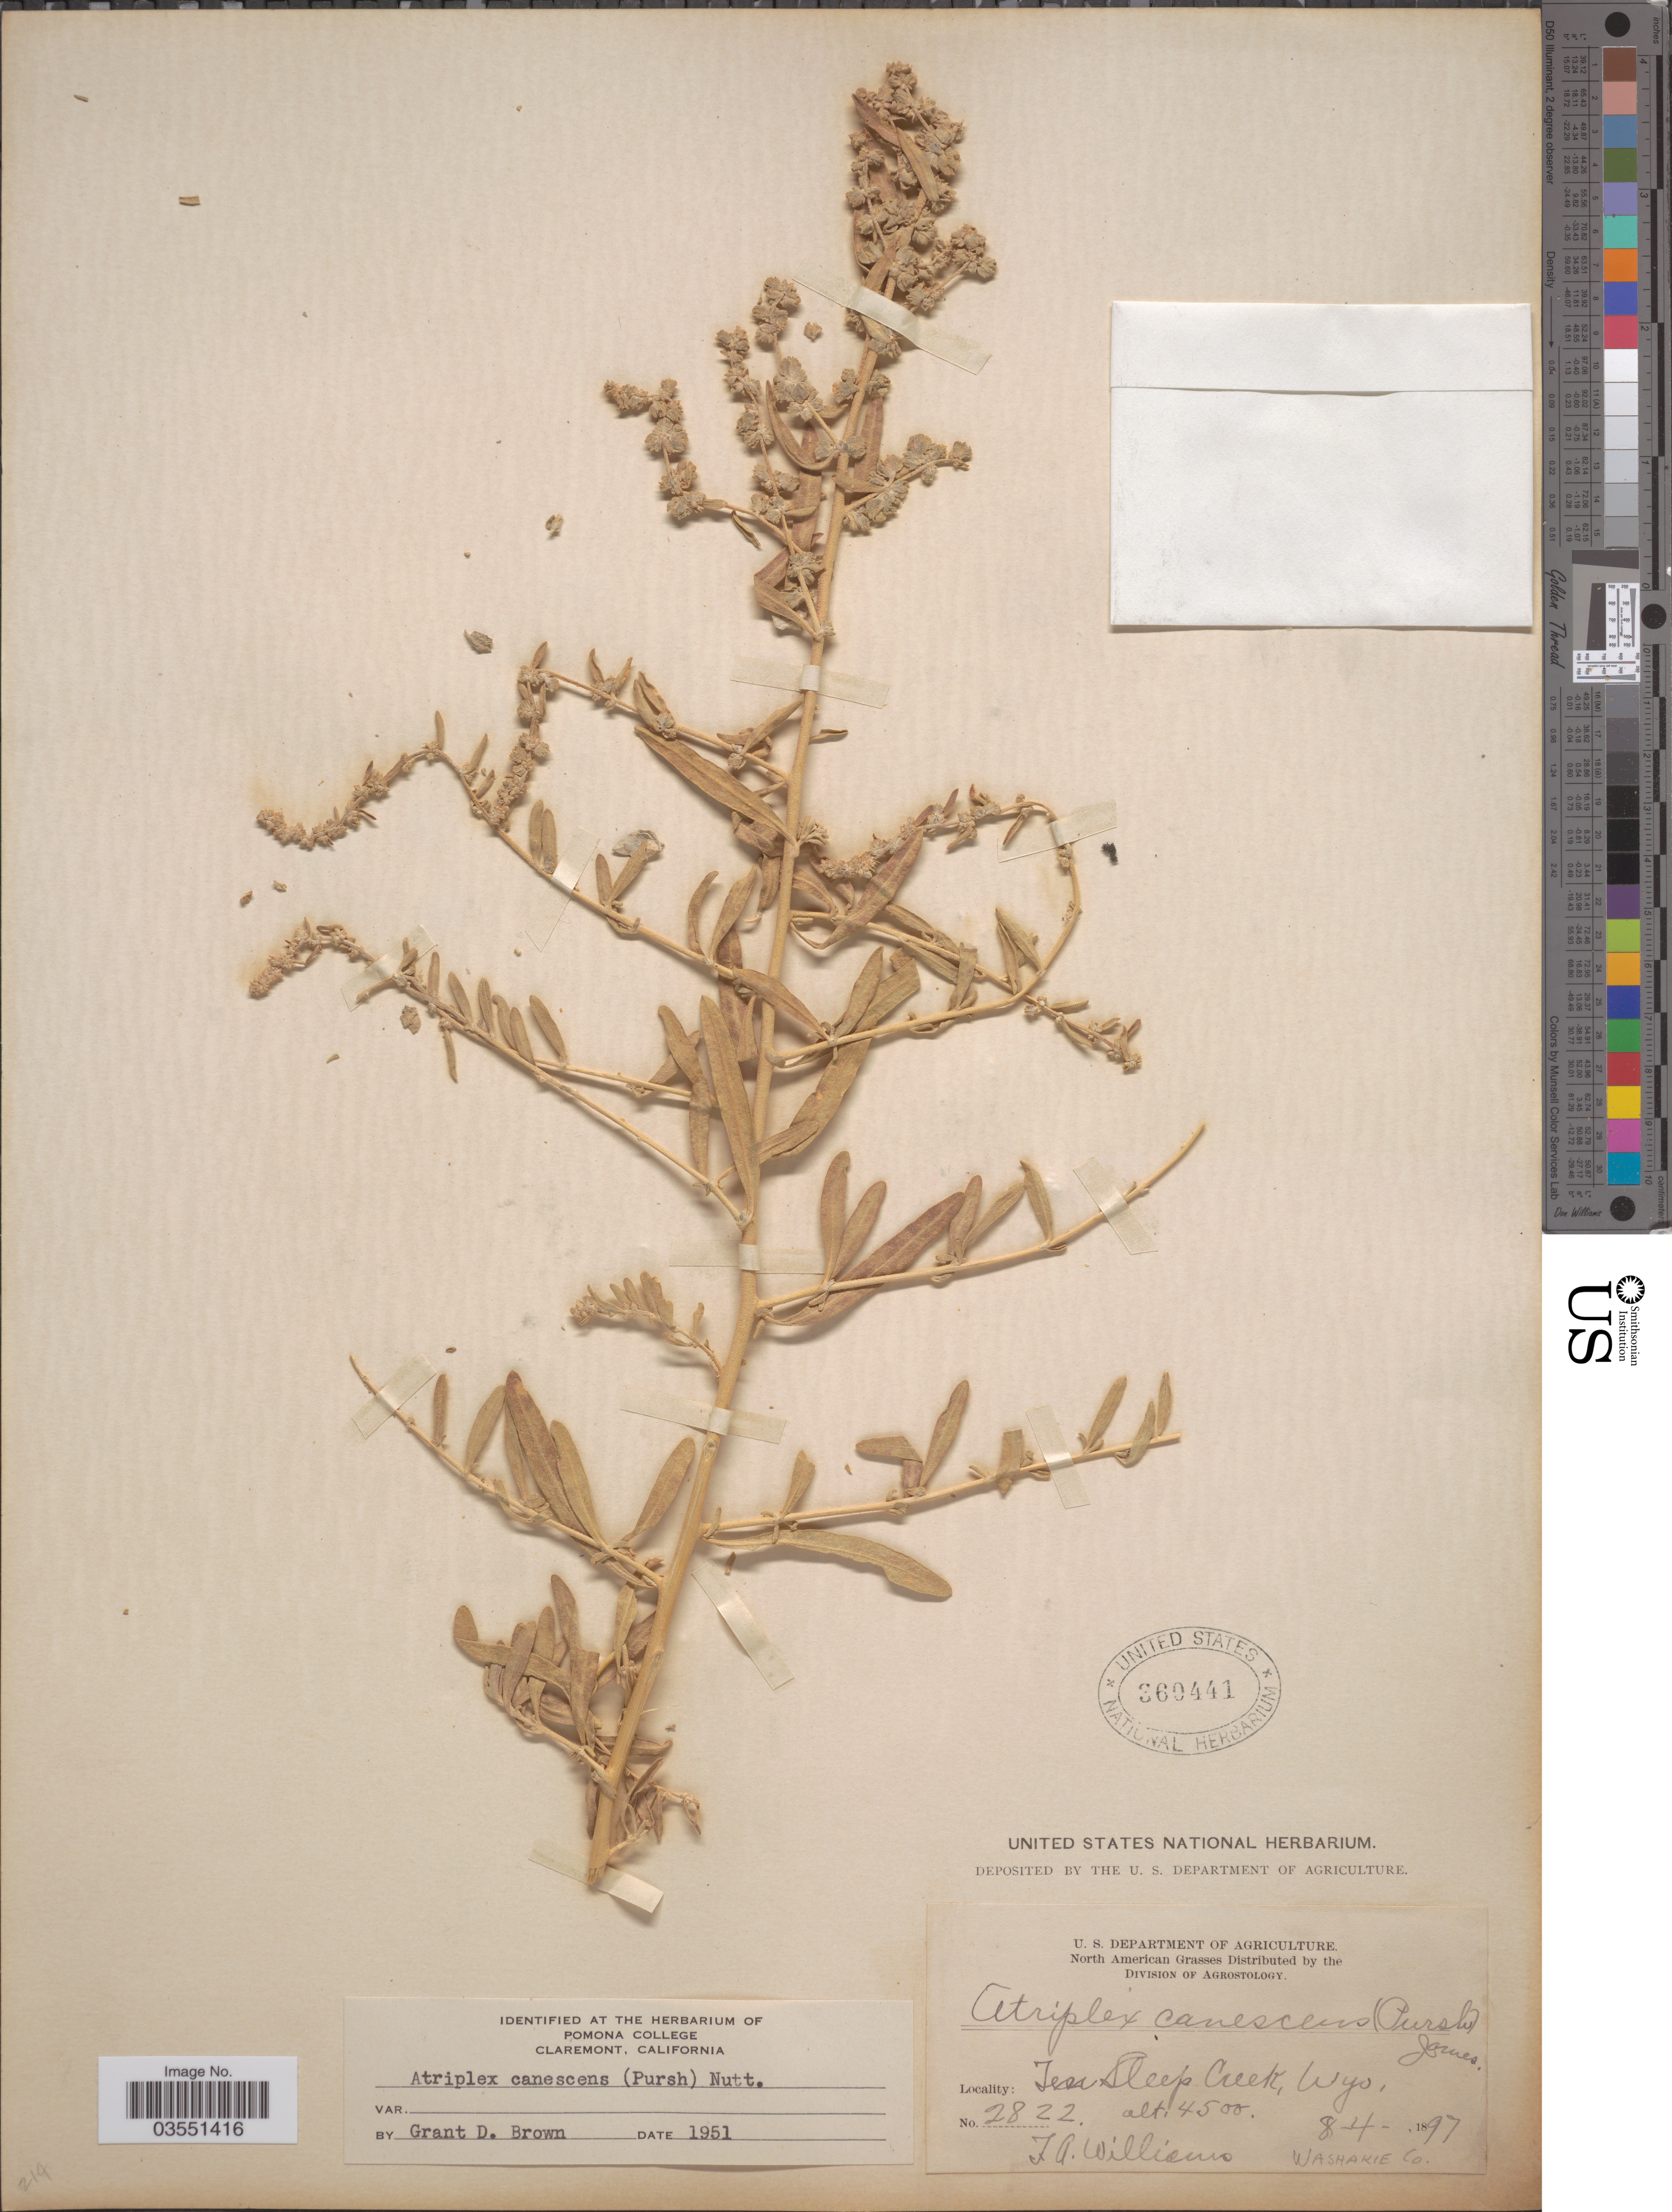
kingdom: Plantae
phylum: Tracheophyta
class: Magnoliopsida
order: Caryophyllales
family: Amaranthaceae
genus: Atriplex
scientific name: Atriplex canescens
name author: (Pursh) Nutt.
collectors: T. Williams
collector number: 2822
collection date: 1897-08-04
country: United States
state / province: Wyoming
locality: Ten Sleep Creek. Washakie Co.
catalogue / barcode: US 360441